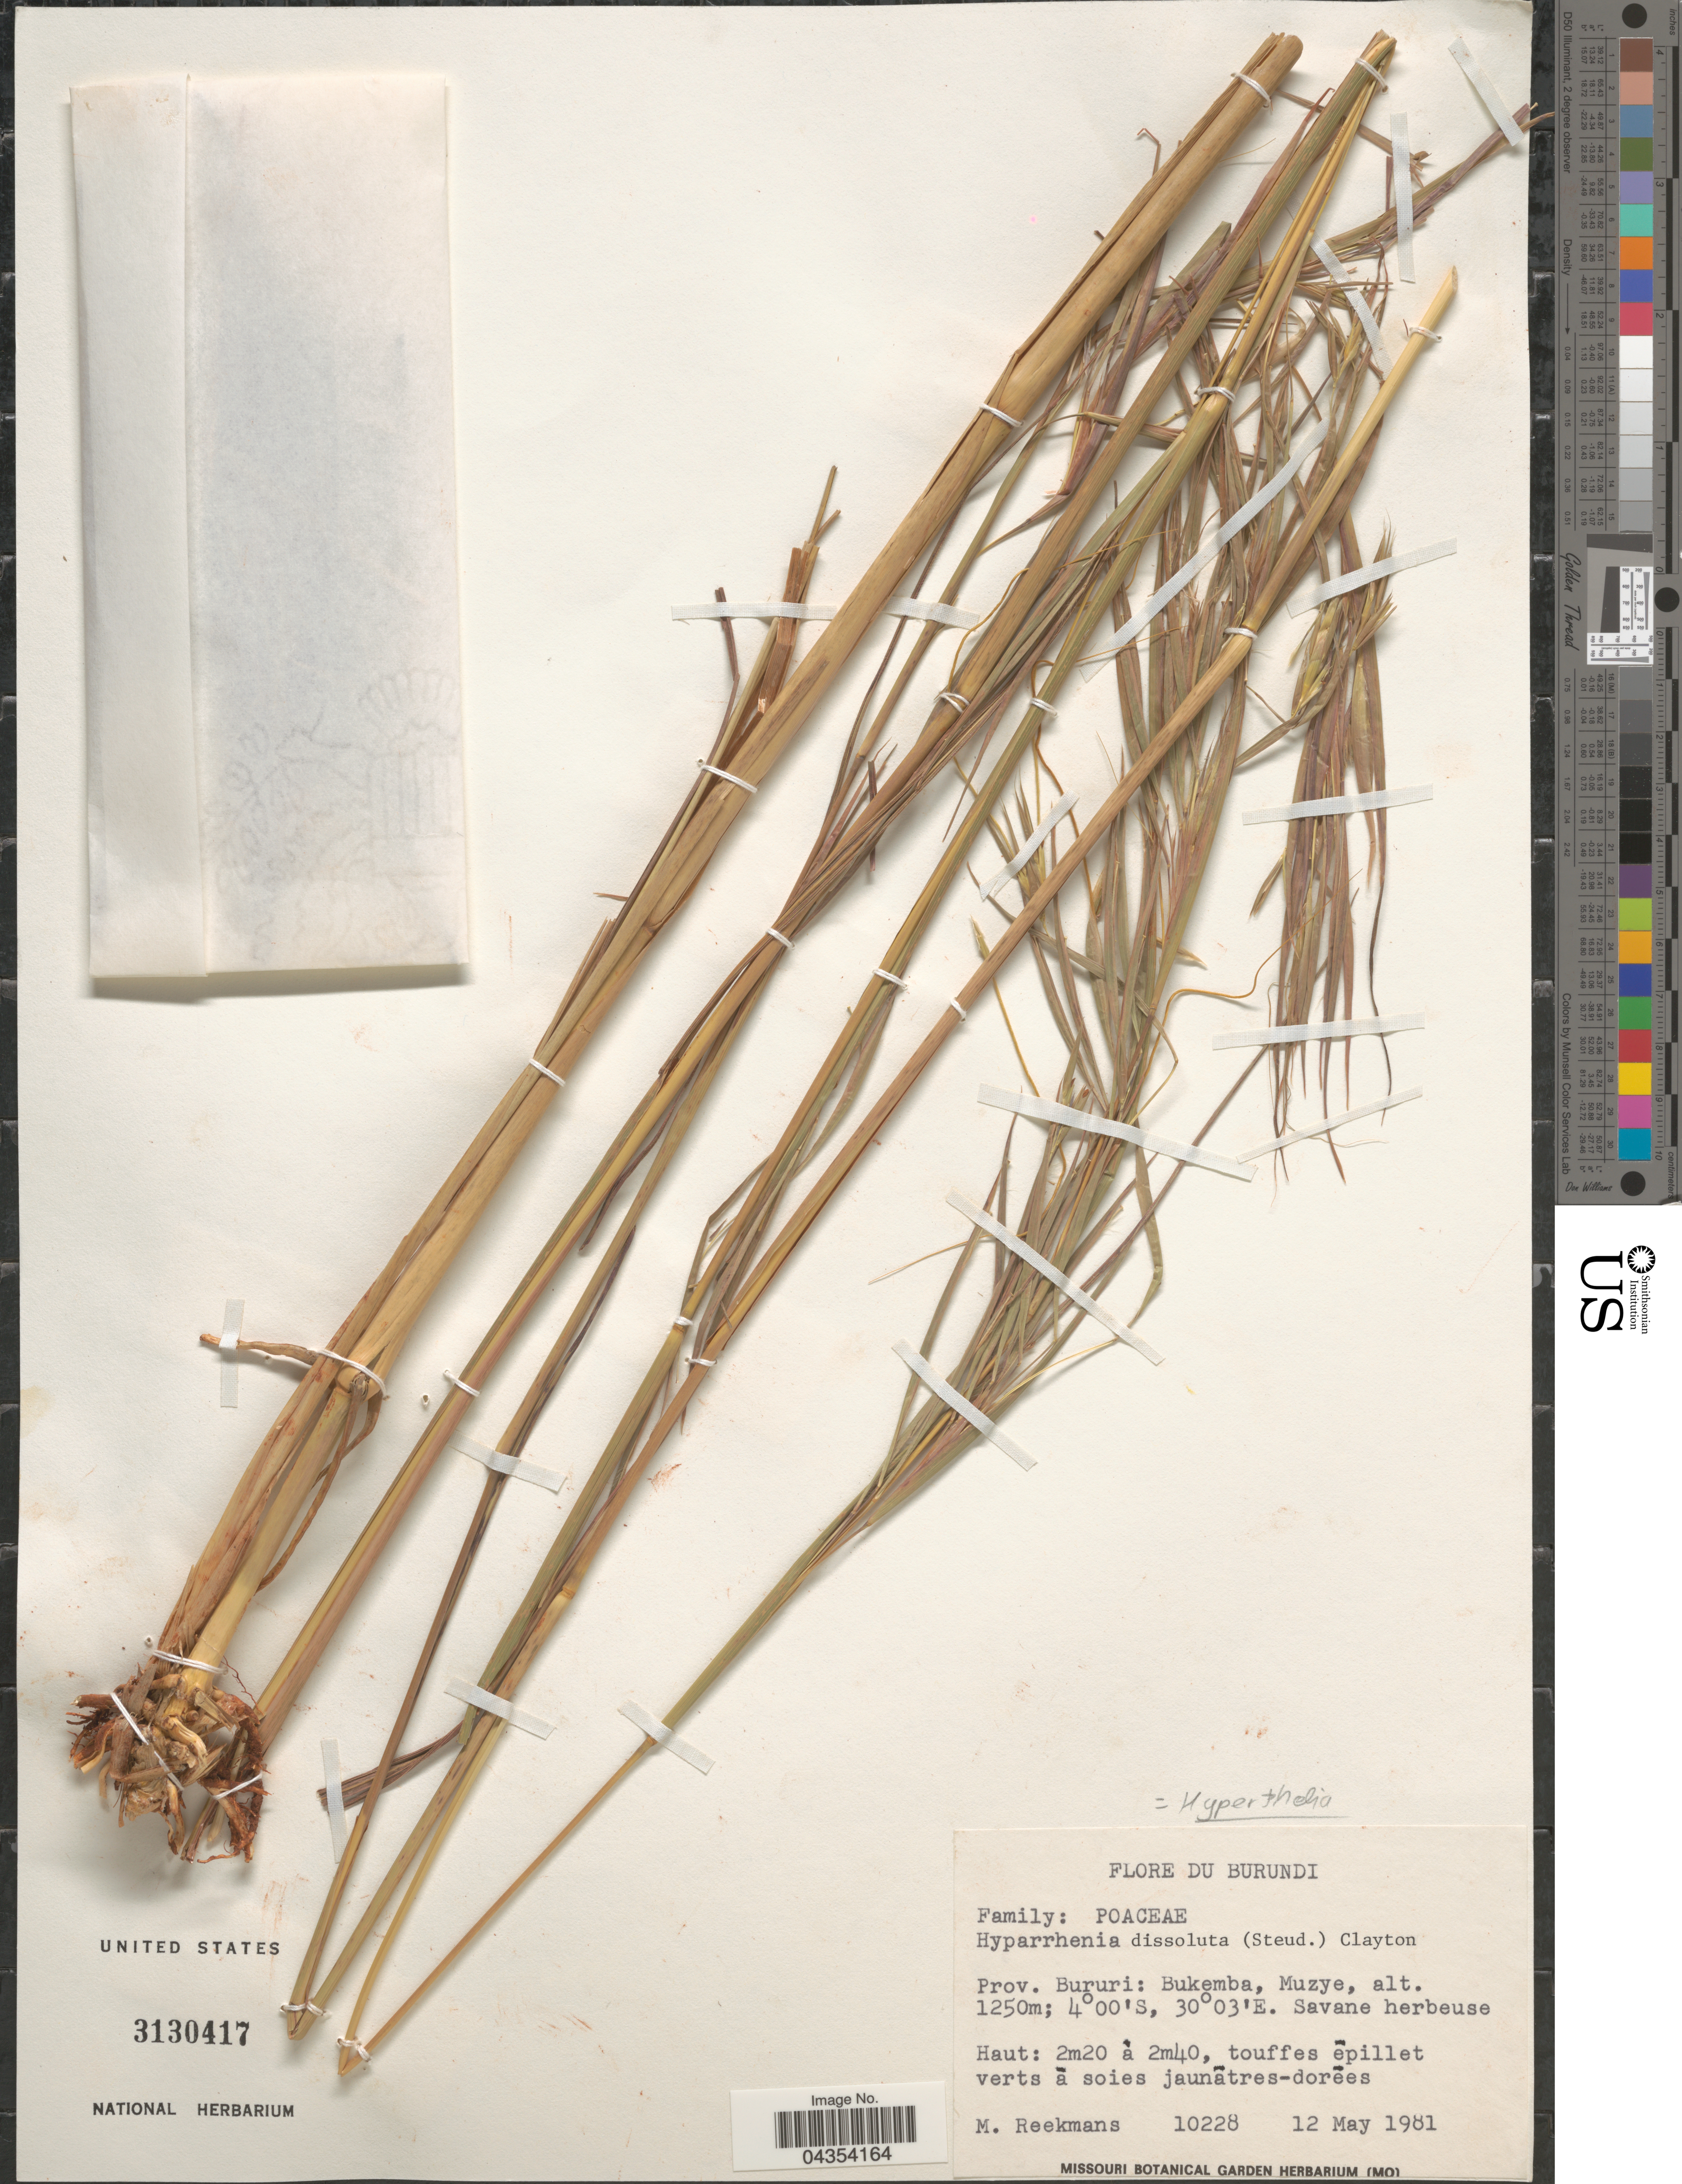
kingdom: Plantae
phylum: Tracheophyta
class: Liliopsida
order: Poales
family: Poaceae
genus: Hyperthelia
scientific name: Hyperthelia dissoluta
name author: (Nees ex Steud.) Clayton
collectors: M. Reekmans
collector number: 10228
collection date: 1981-05-12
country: Burundi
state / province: Bururi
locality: Prov. Bururi: Bukemba, Muzye.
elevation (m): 1250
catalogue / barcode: US 3130417